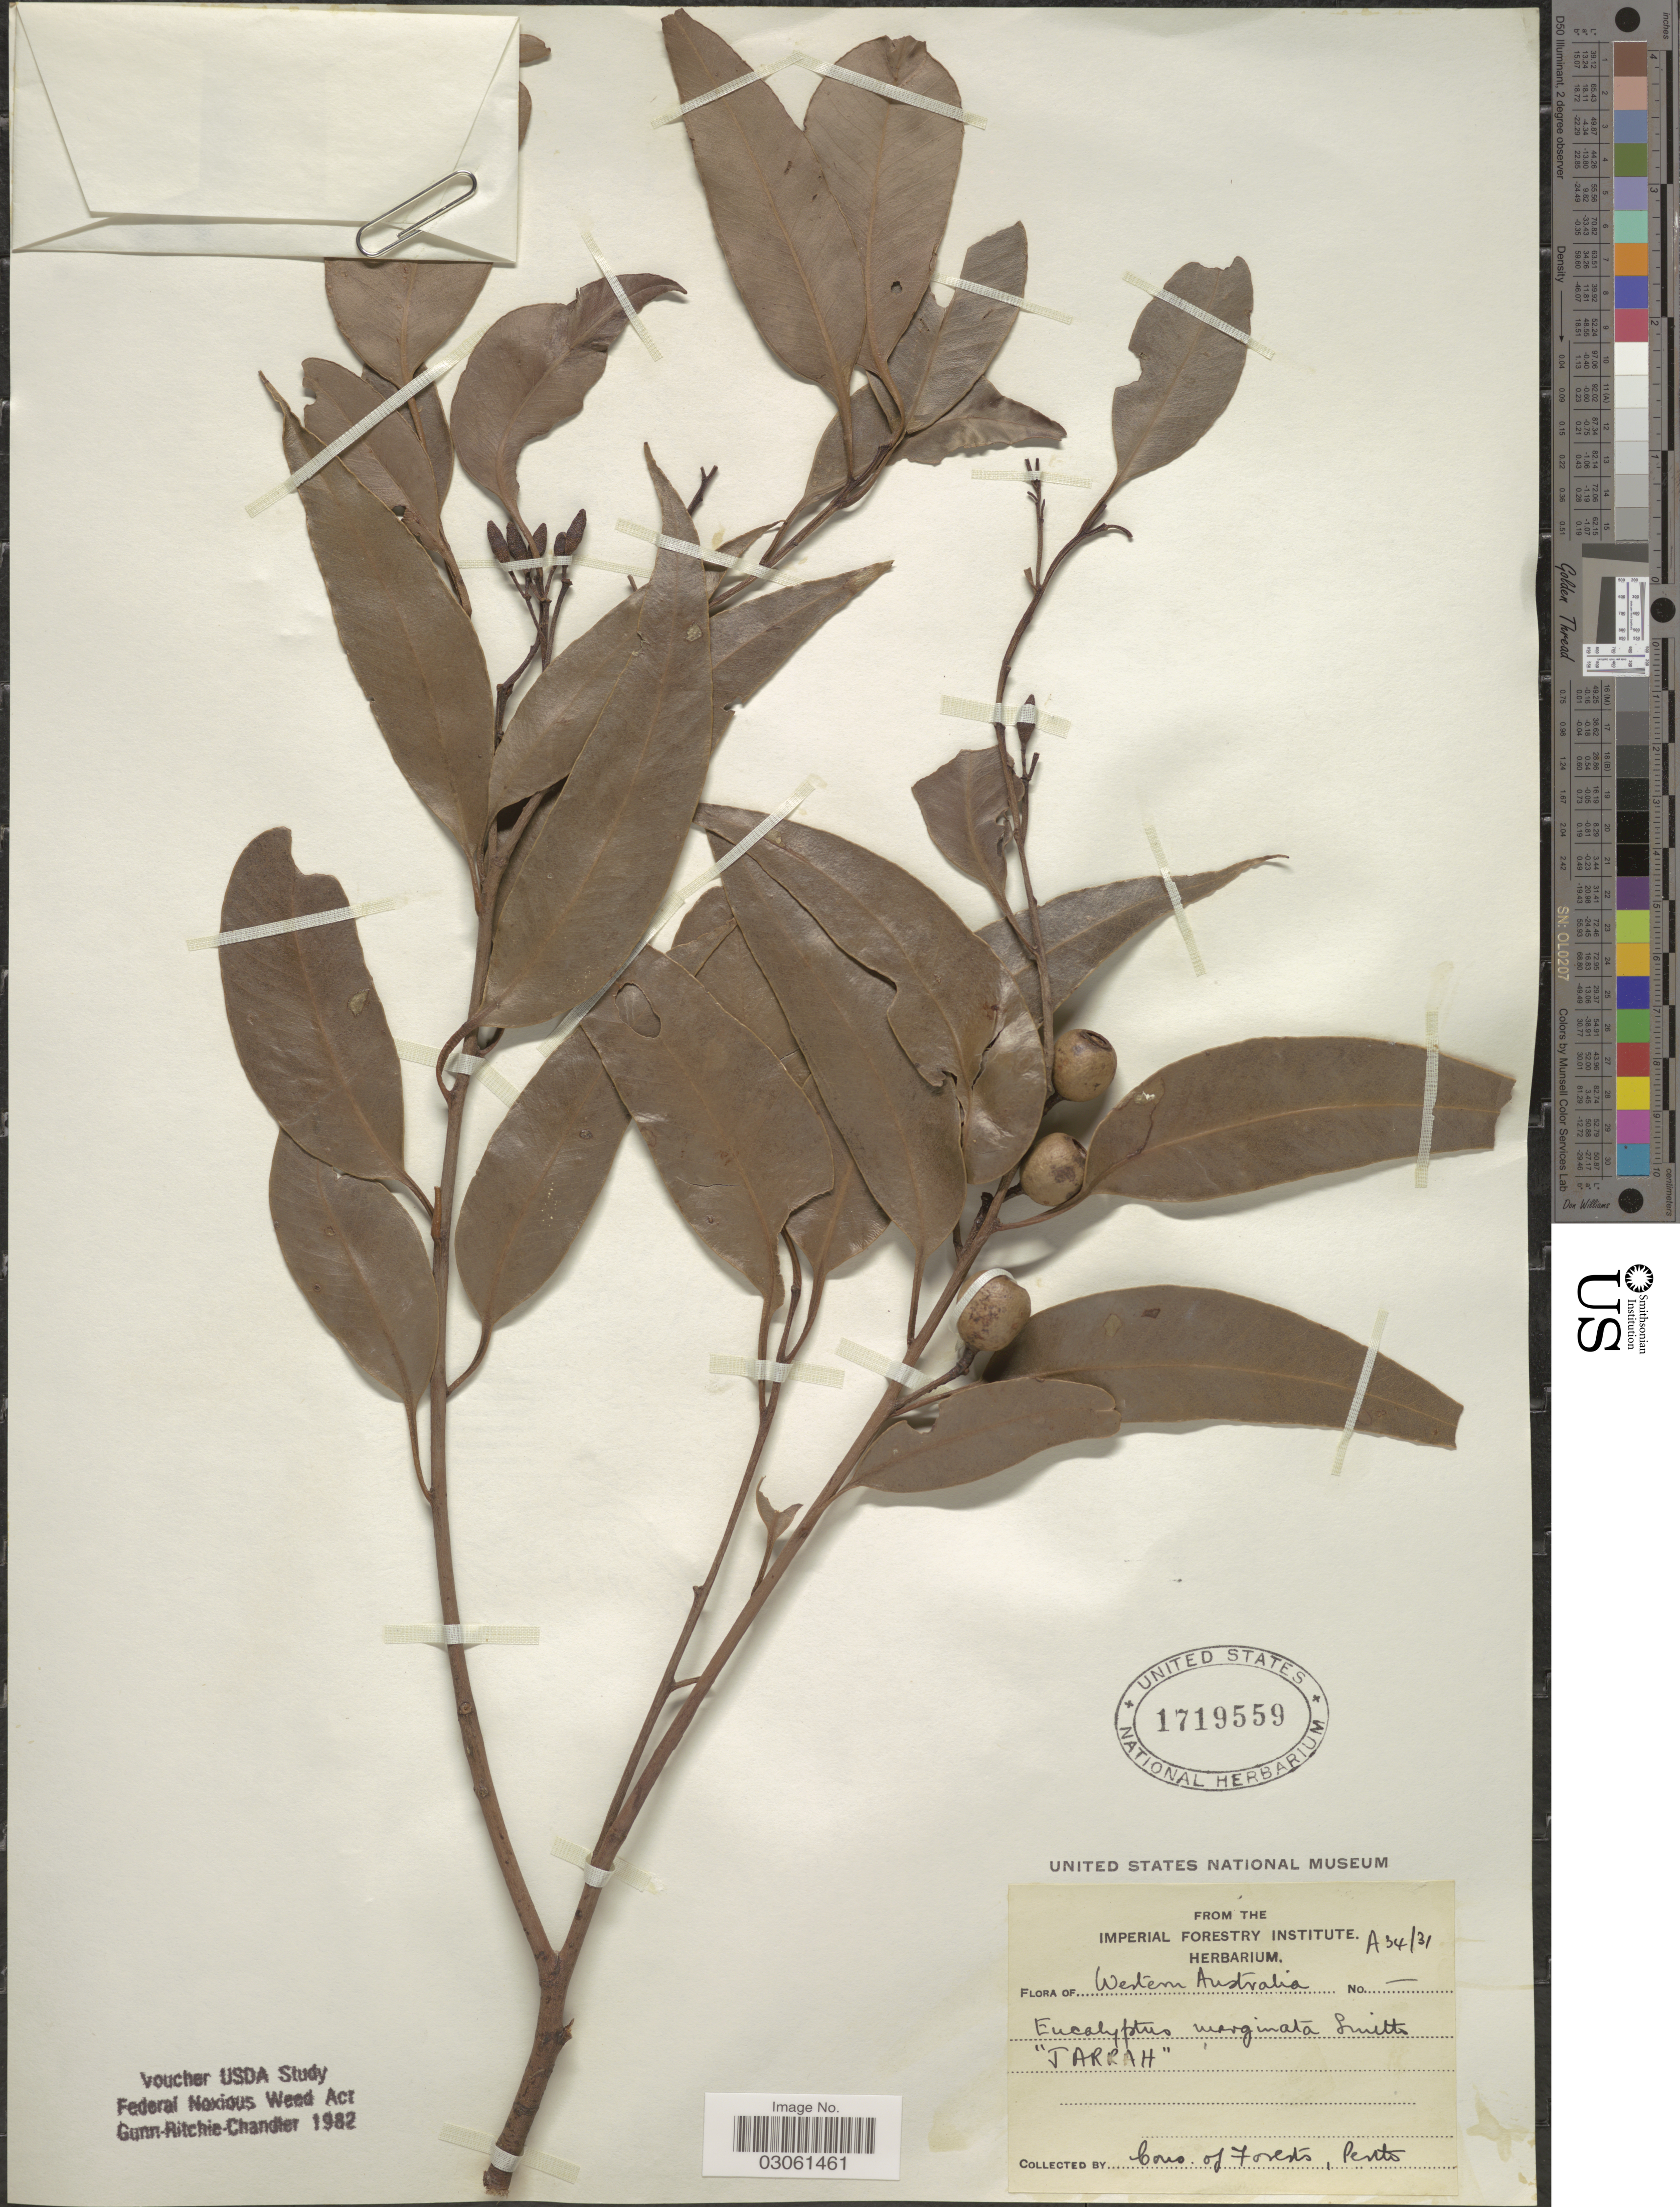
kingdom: Plantae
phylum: Tracheophyta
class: Magnoliopsida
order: Myrtales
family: Myrtaceae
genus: Eucalyptus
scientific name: Eucalyptus marginata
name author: Donn ex Sm.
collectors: -. Cons. of Forests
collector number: A34/31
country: Australia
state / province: Western Australia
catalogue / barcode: US 1719559